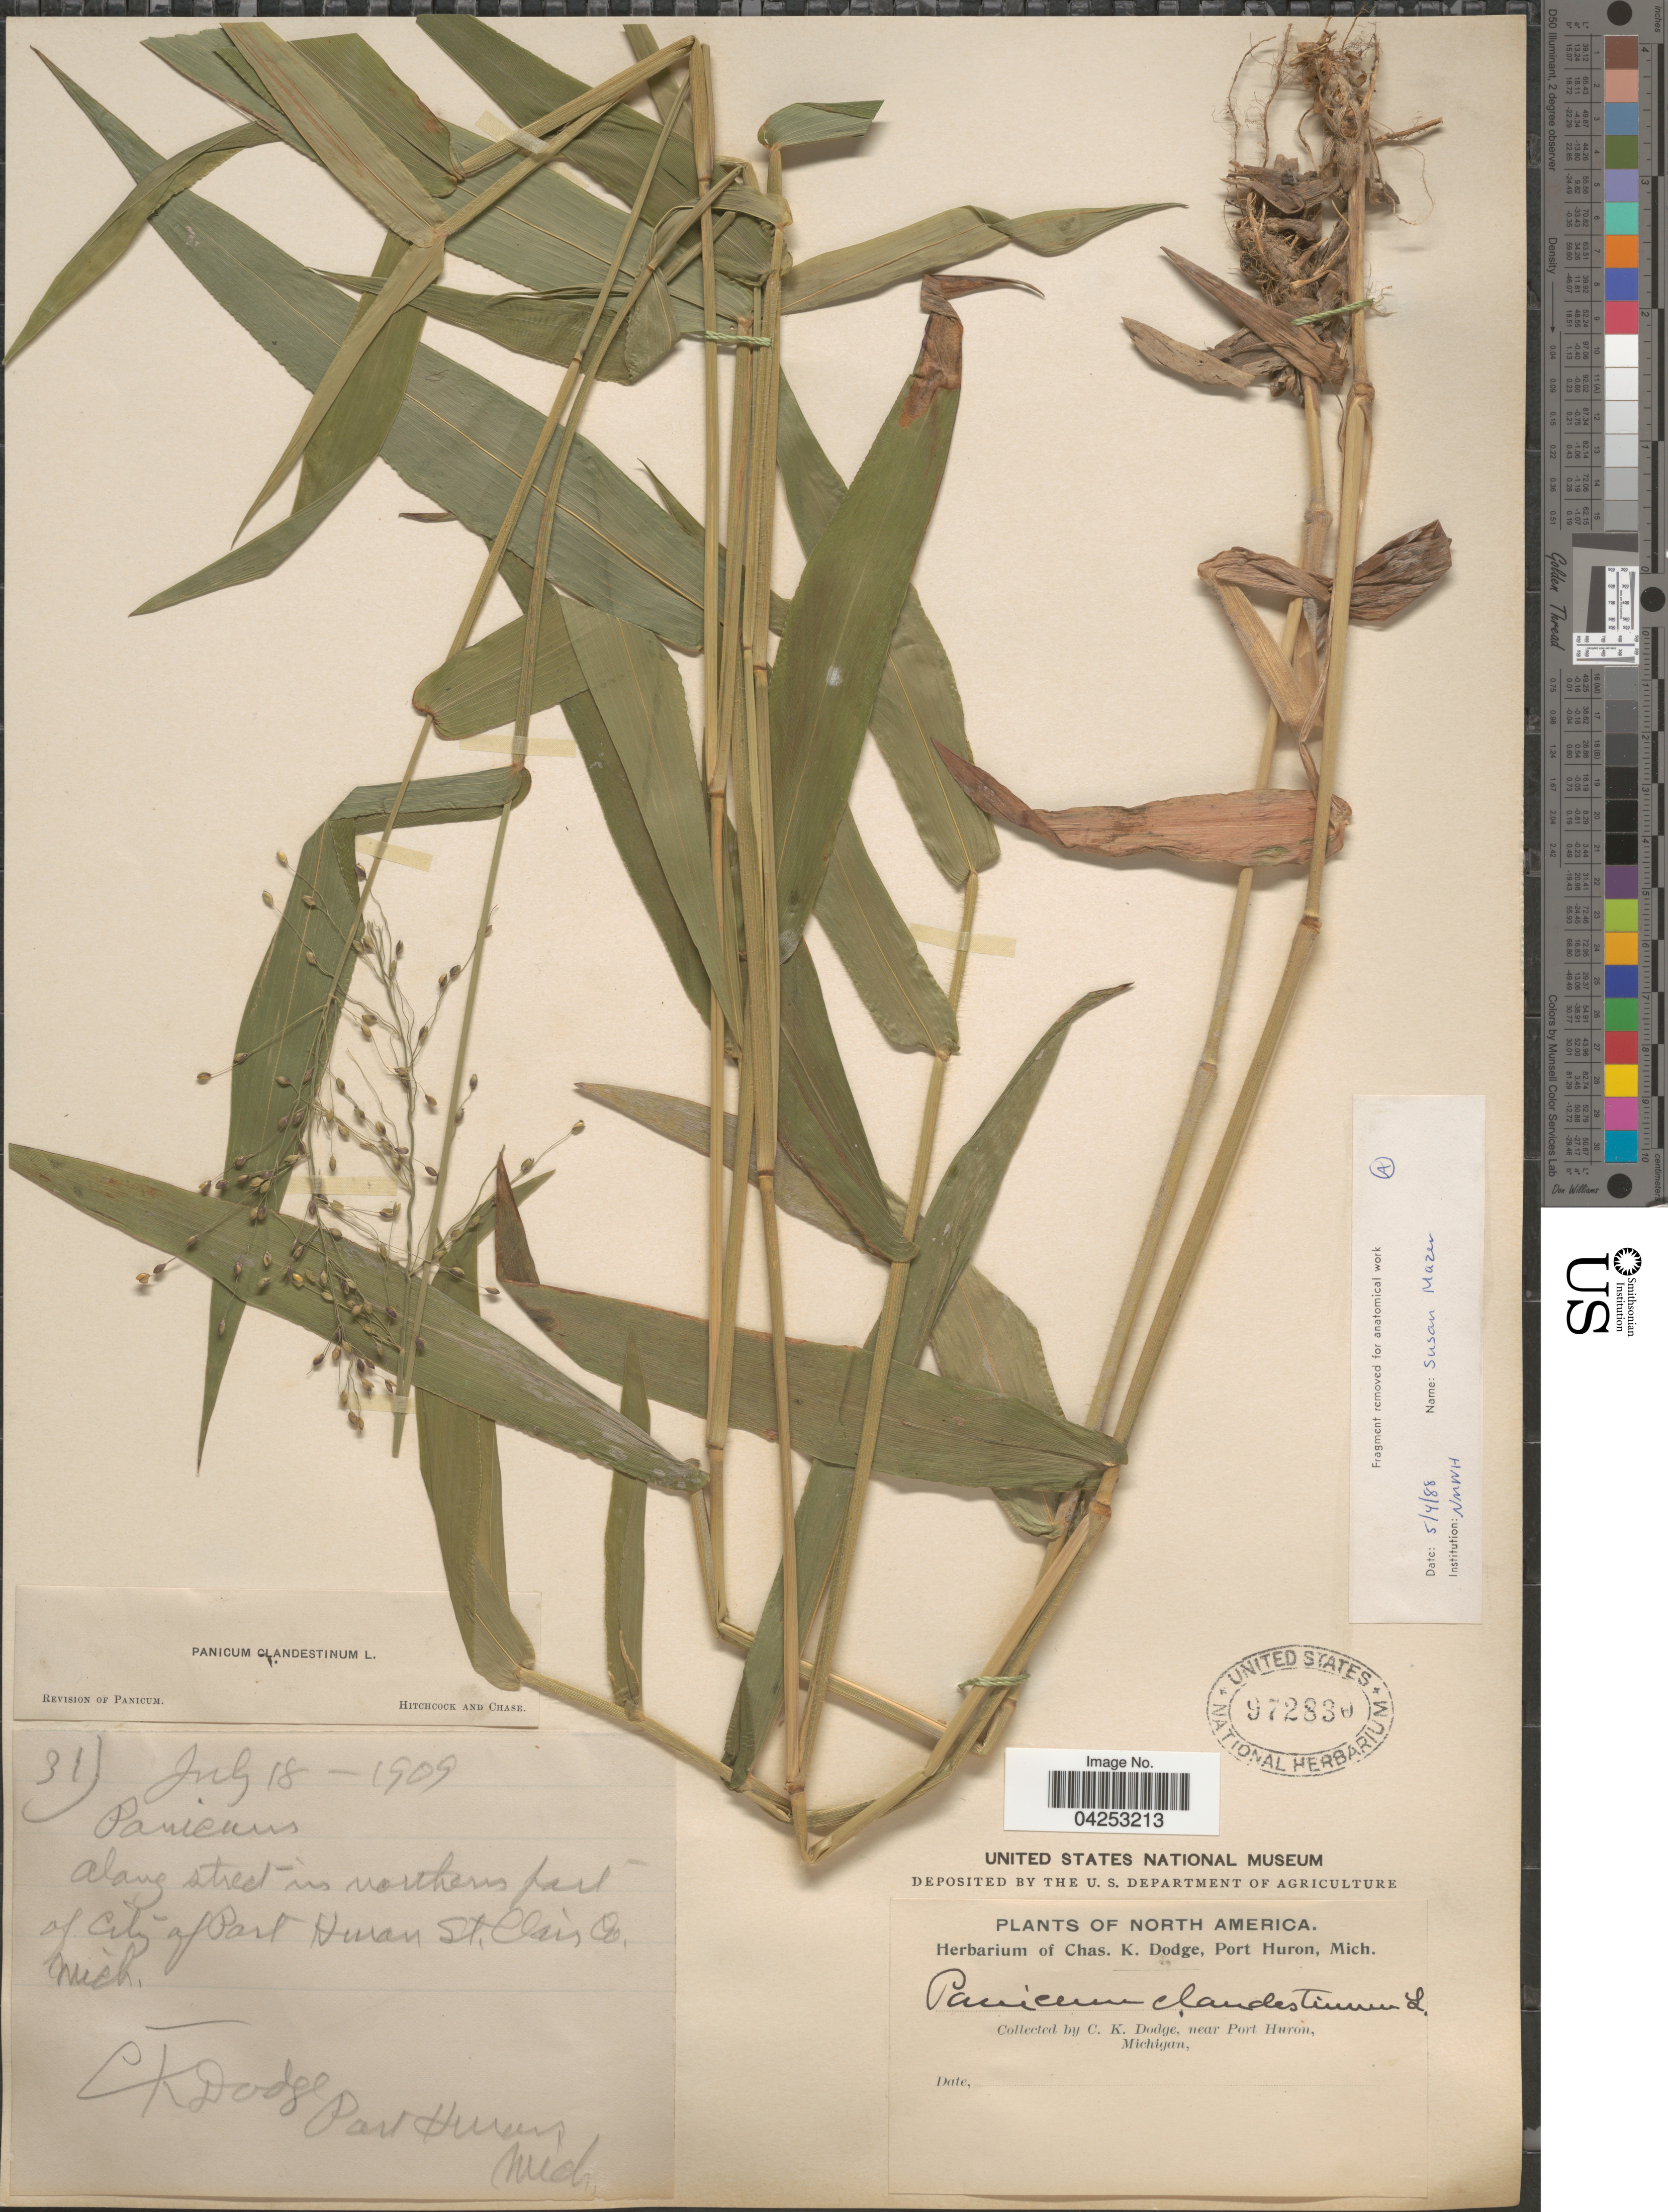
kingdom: Plantae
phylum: Tracheophyta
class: Liliopsida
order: Poales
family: Poaceae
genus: Dichanthelium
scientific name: Dichanthelium clandestinum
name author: (L.) Gould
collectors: C. K. Dodge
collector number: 31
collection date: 1909-07-08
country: United States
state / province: Michigan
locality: Along streams northen part of city of Port Huron, St. Clair Co.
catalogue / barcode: US 972830